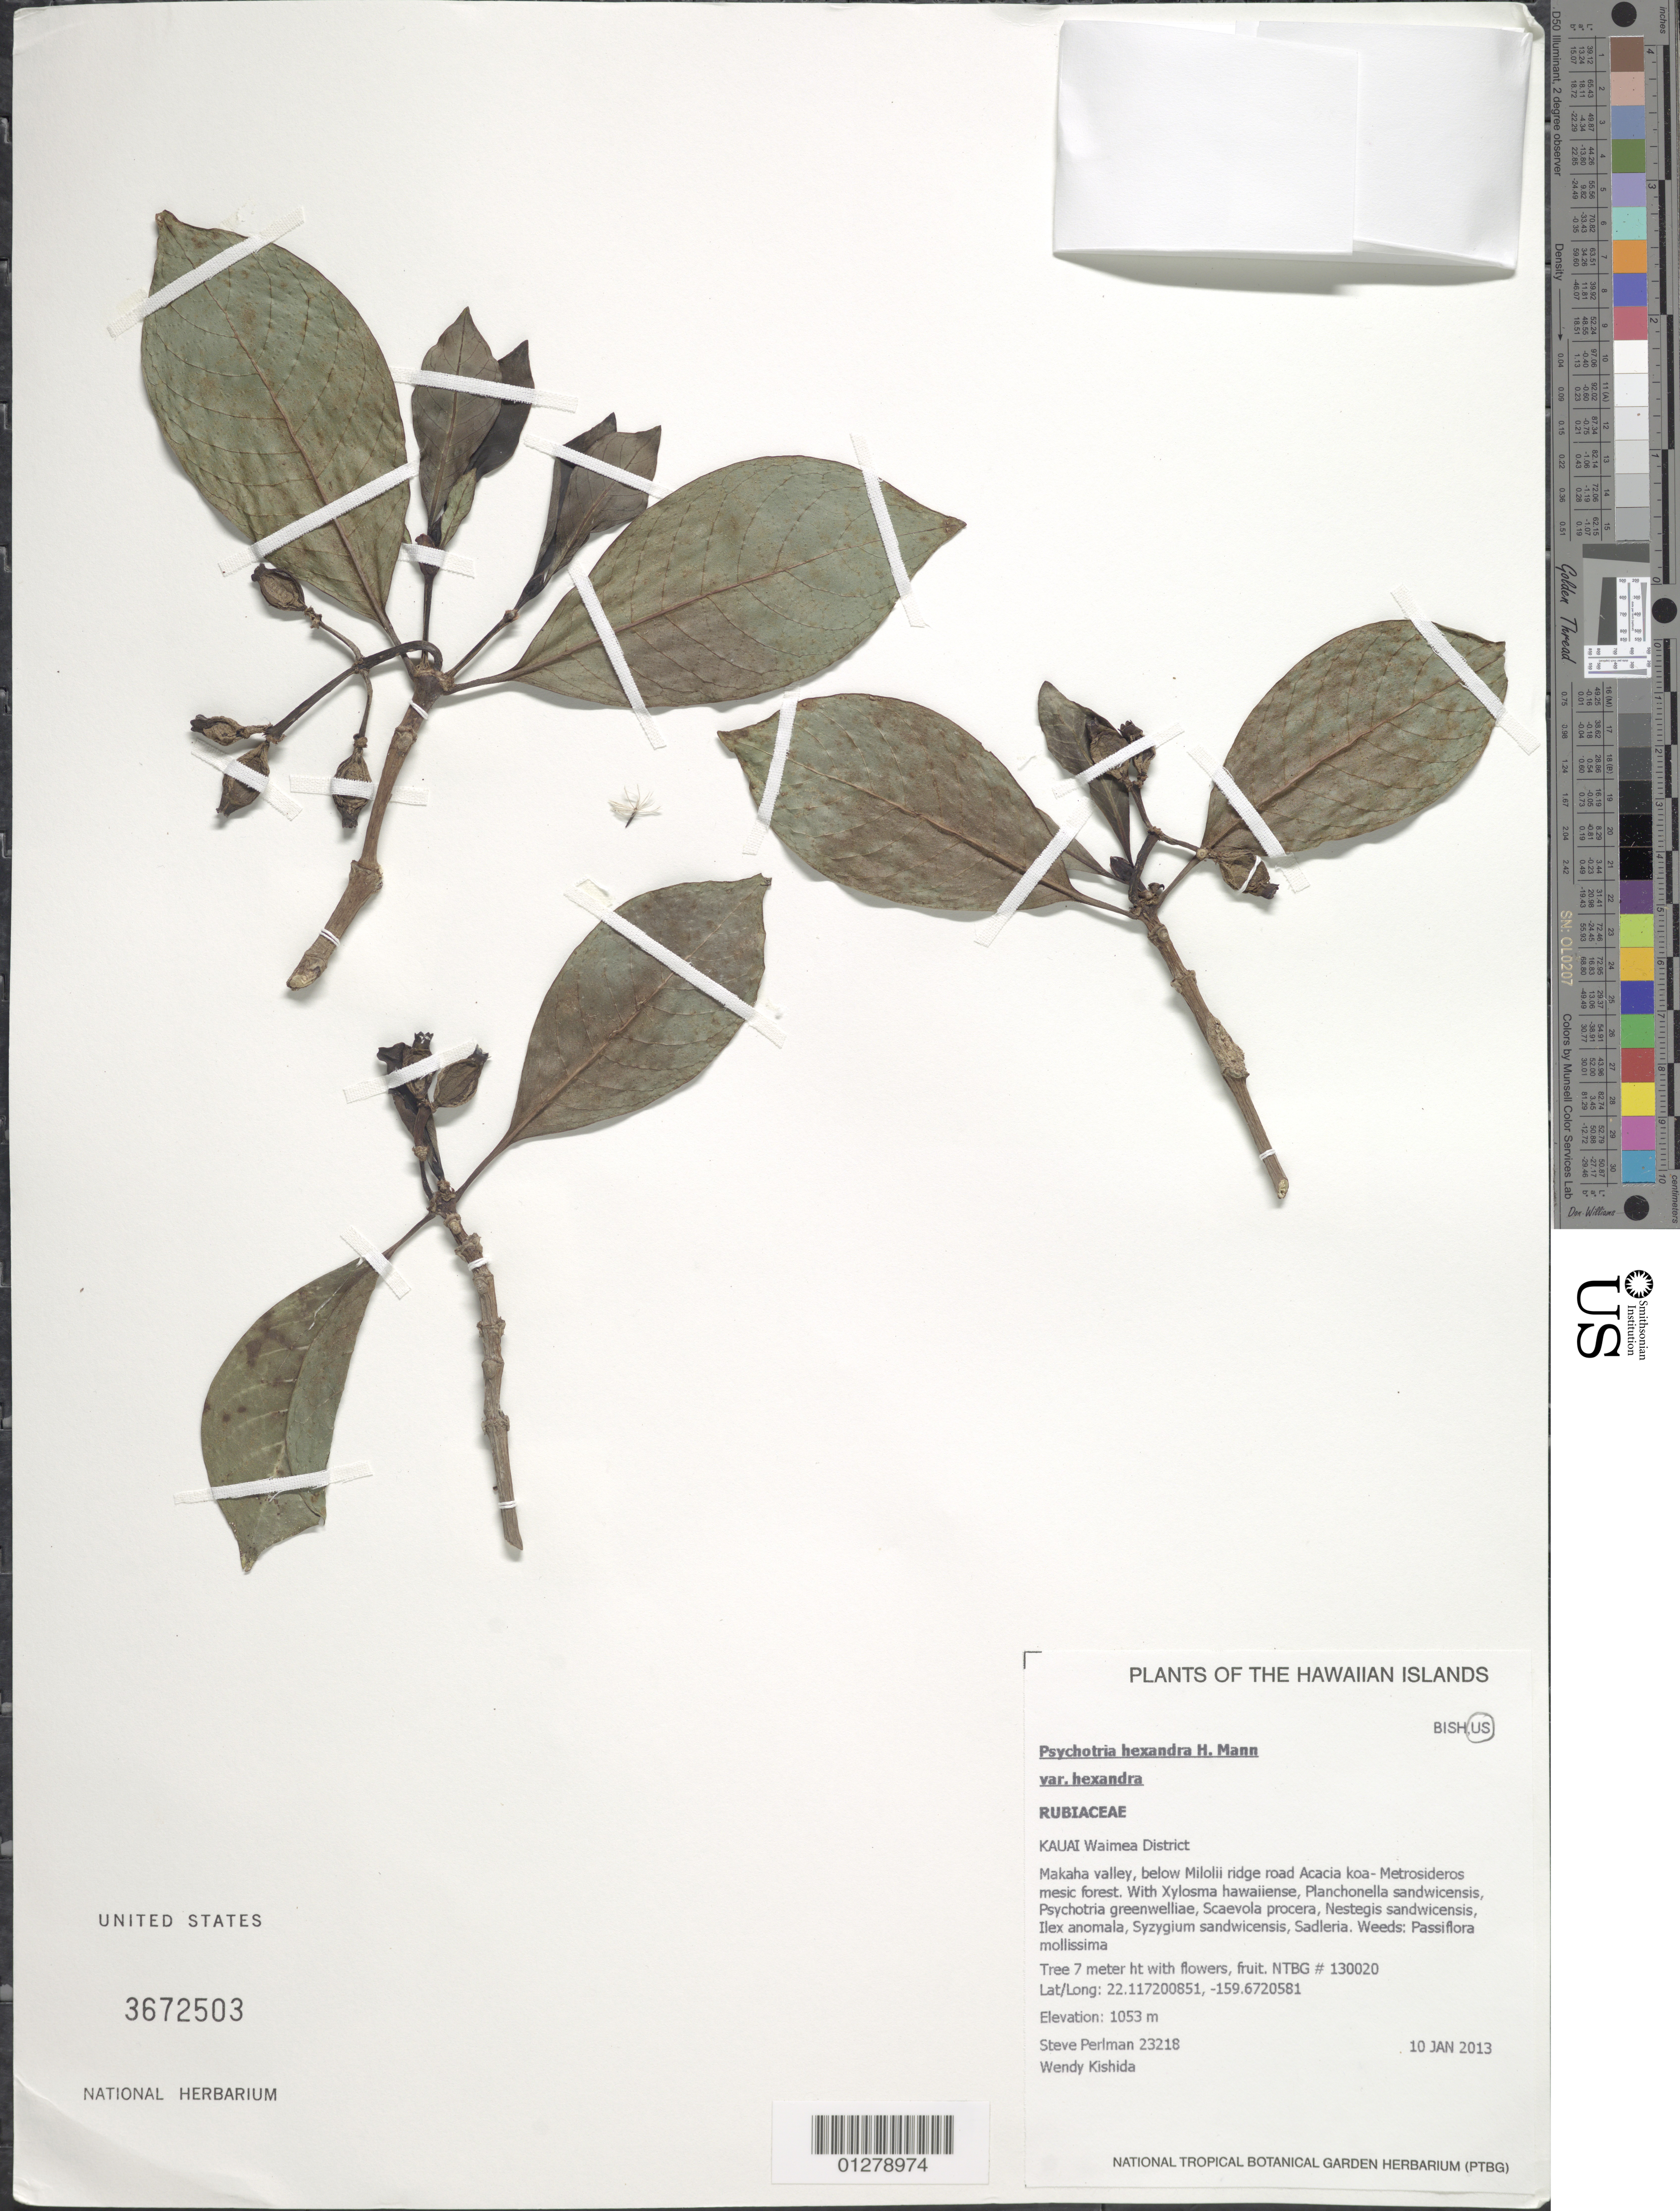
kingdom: Plantae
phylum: Tracheophyta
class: Magnoliopsida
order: Gentianales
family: Rubiaceae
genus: Psychotria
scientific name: Psychotria hexandra var. hexandra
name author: H. Mann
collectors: S. P. Perlman & W. Kishida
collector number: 23218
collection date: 2013-01-10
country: United States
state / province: Hawaii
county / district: Kauai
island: Kaua'i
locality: Waimea District, Makaha Valley, below Milolii ridge road.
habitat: Mesic forest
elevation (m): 1053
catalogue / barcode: US 3672503